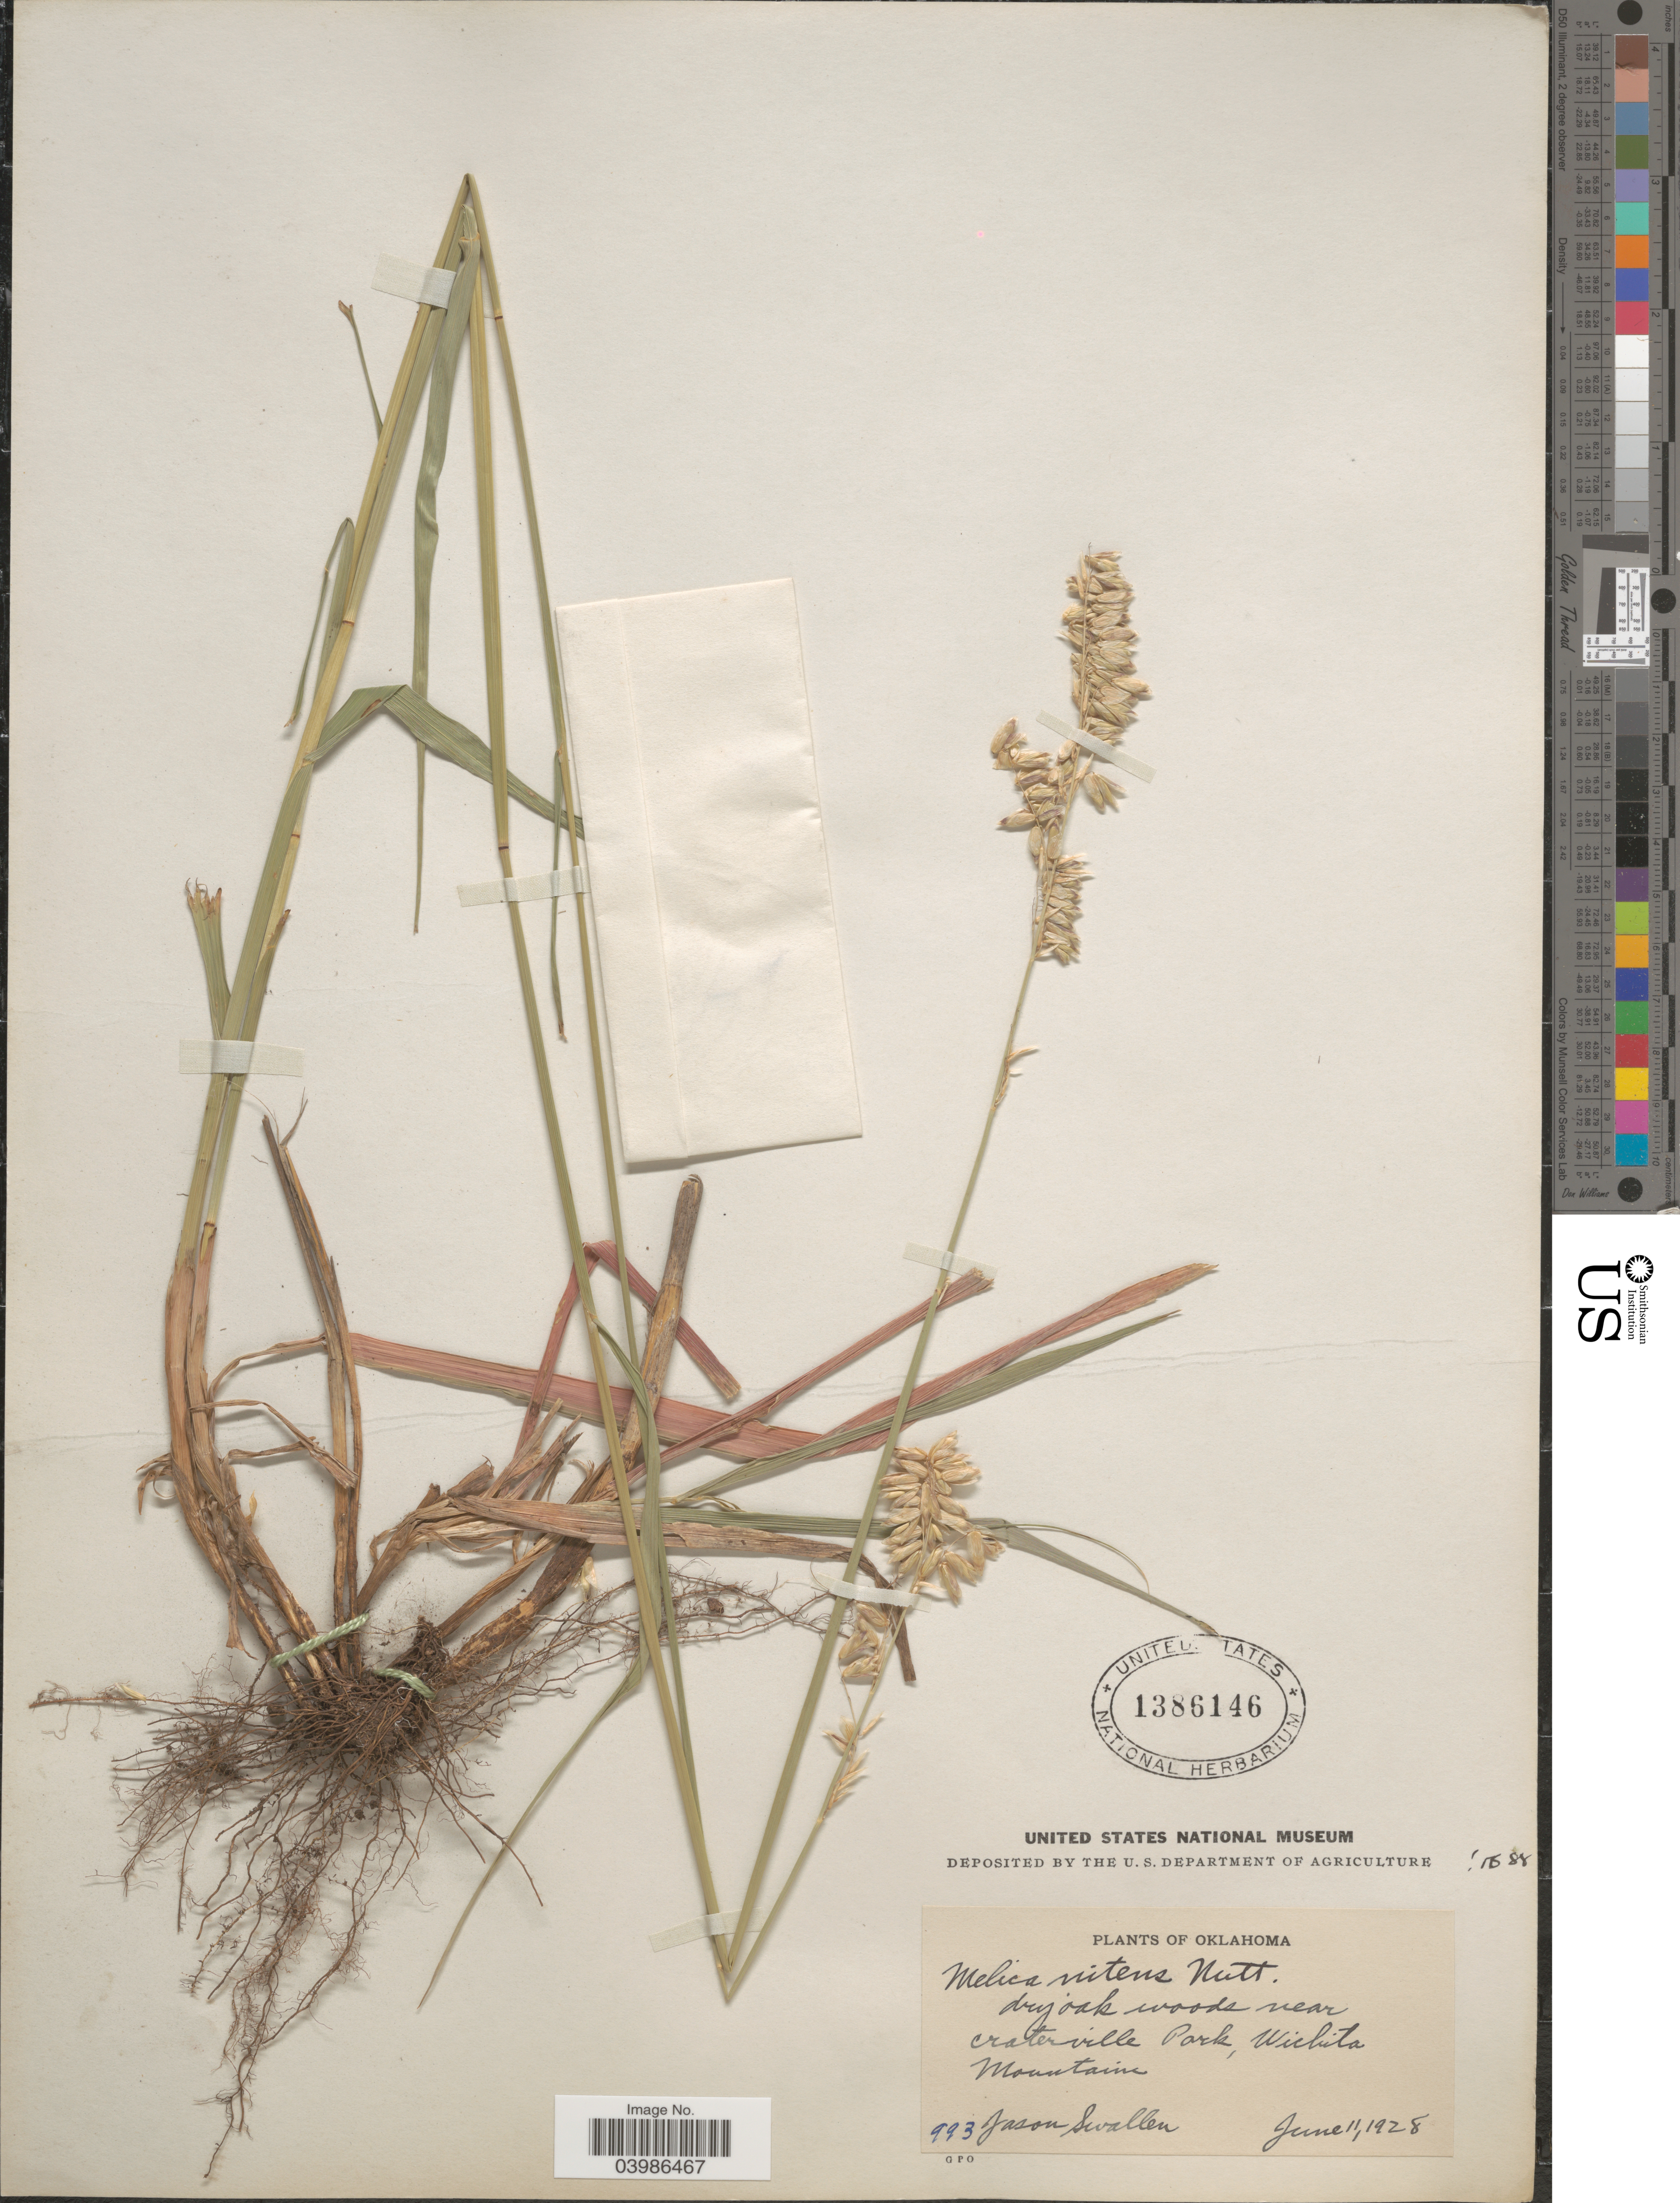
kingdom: Plantae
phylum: Tracheophyta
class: Liliopsida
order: Poales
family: Poaceae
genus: Melica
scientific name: Melica nitens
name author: (Scribn.) Nutt. ex Piper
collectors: J. R. Swallen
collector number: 993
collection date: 1928-06-11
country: United States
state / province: Oklahoma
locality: Dry oak woods near Craterville Park, Wichita Mountains.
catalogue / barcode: US 1386146